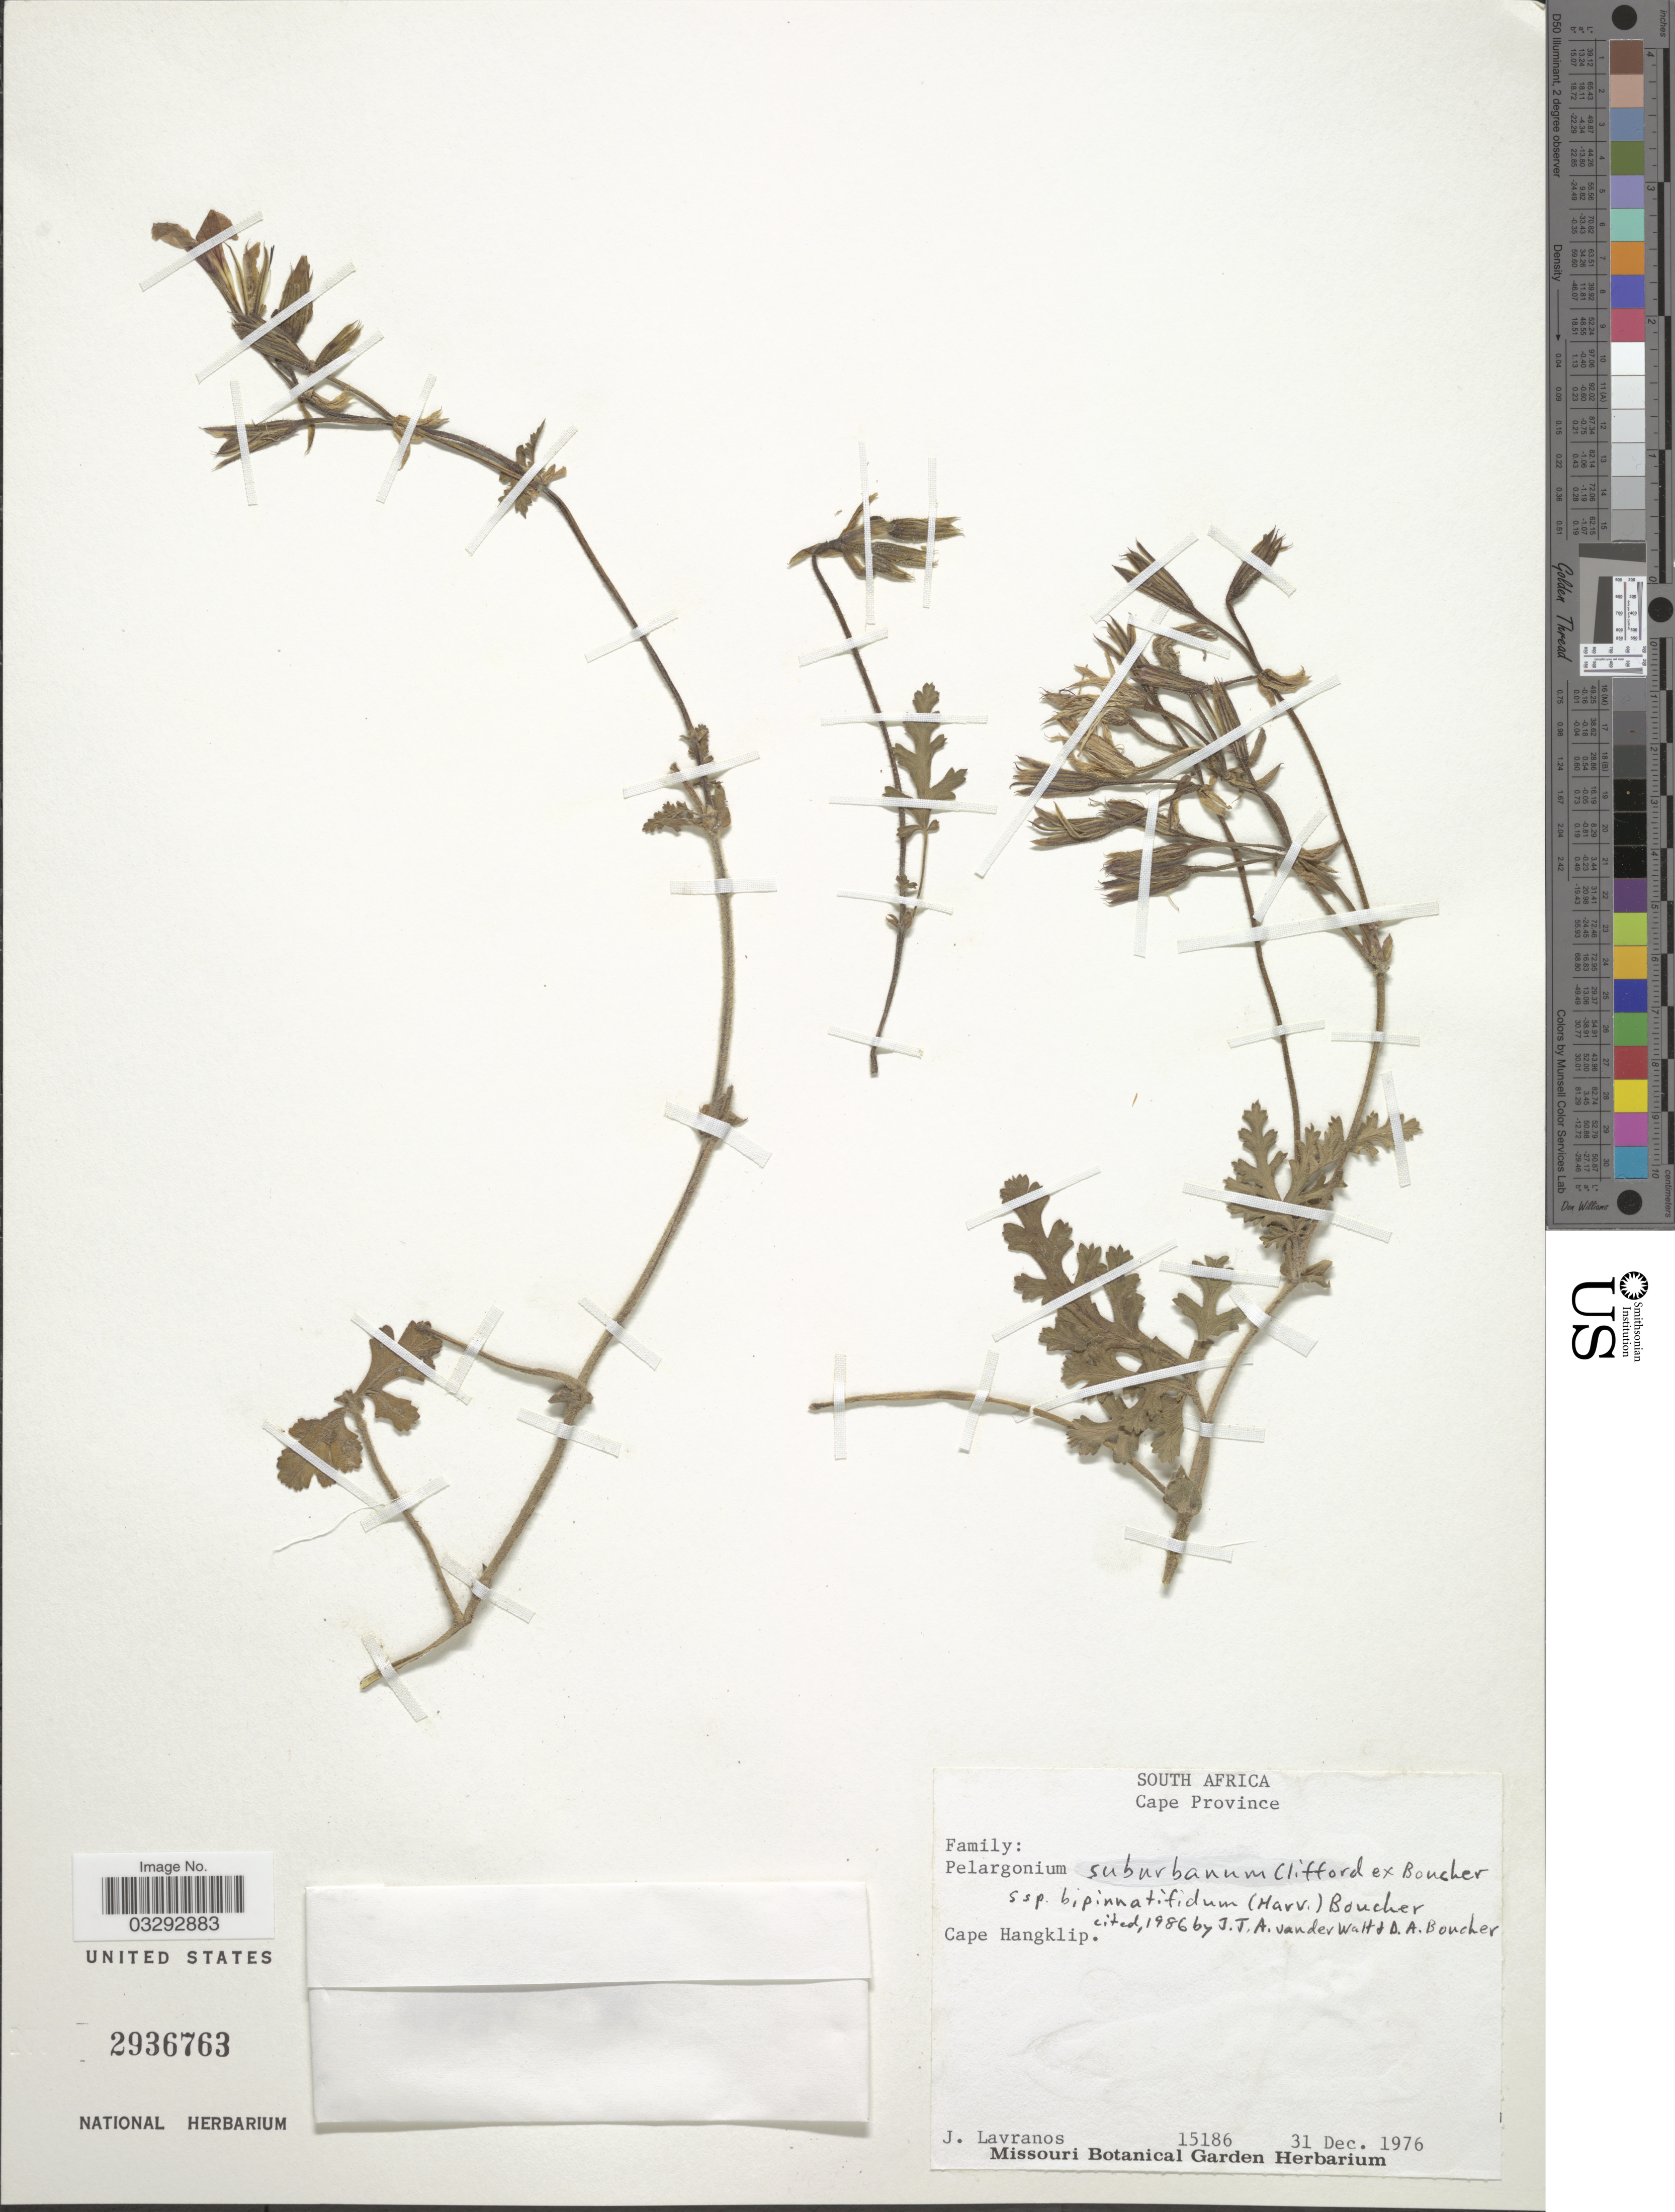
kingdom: Plantae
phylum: Tracheophyta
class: Magnoliopsida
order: Geraniales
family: Geraniaceae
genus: Pelargonium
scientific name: Pelargonium suburbanum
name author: Clifford ex D.A. Boucher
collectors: J. Lavranos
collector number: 15186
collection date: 1976-12-31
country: South Africa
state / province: Western Cape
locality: Cape Hangklip.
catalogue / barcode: US 2936763